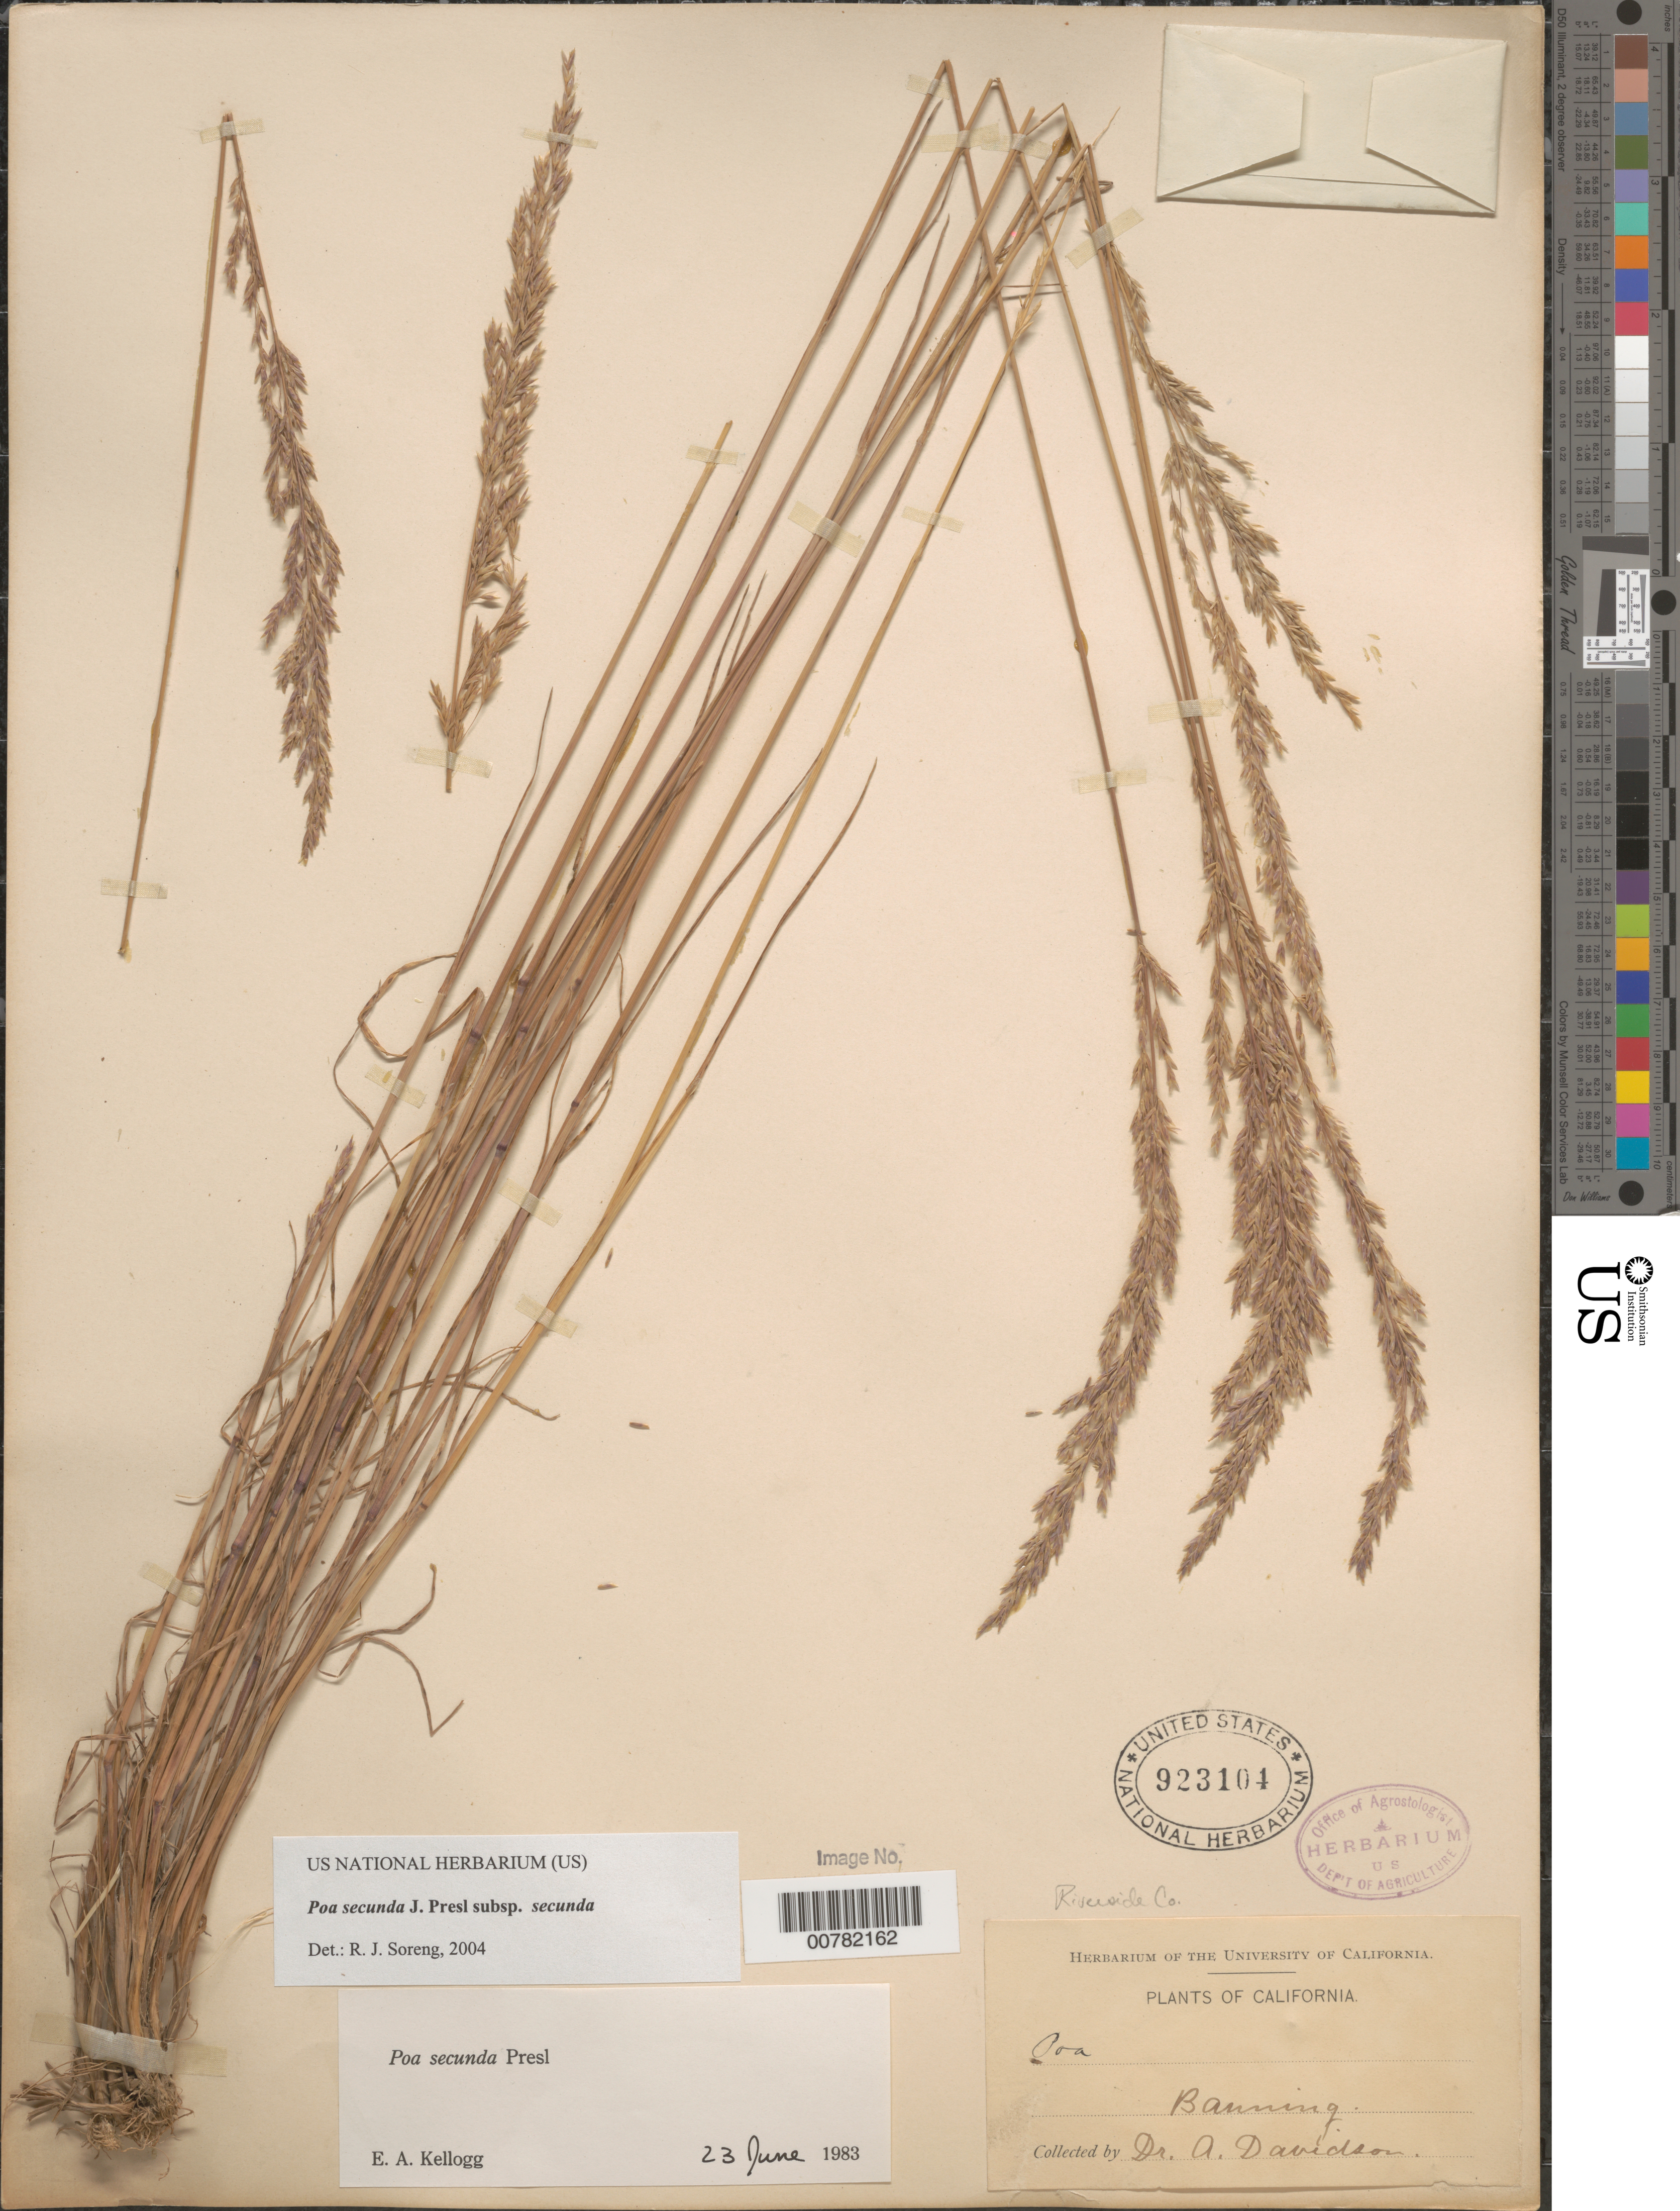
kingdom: Plantae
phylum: Tracheophyta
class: Liliopsida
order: Poales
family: Poaceae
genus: Poa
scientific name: Poa secunda subsp. secunda var. secunda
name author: J. Presl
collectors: A. Davidson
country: United States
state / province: California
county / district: Riverside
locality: Banning. Riverside Co.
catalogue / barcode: US 923104